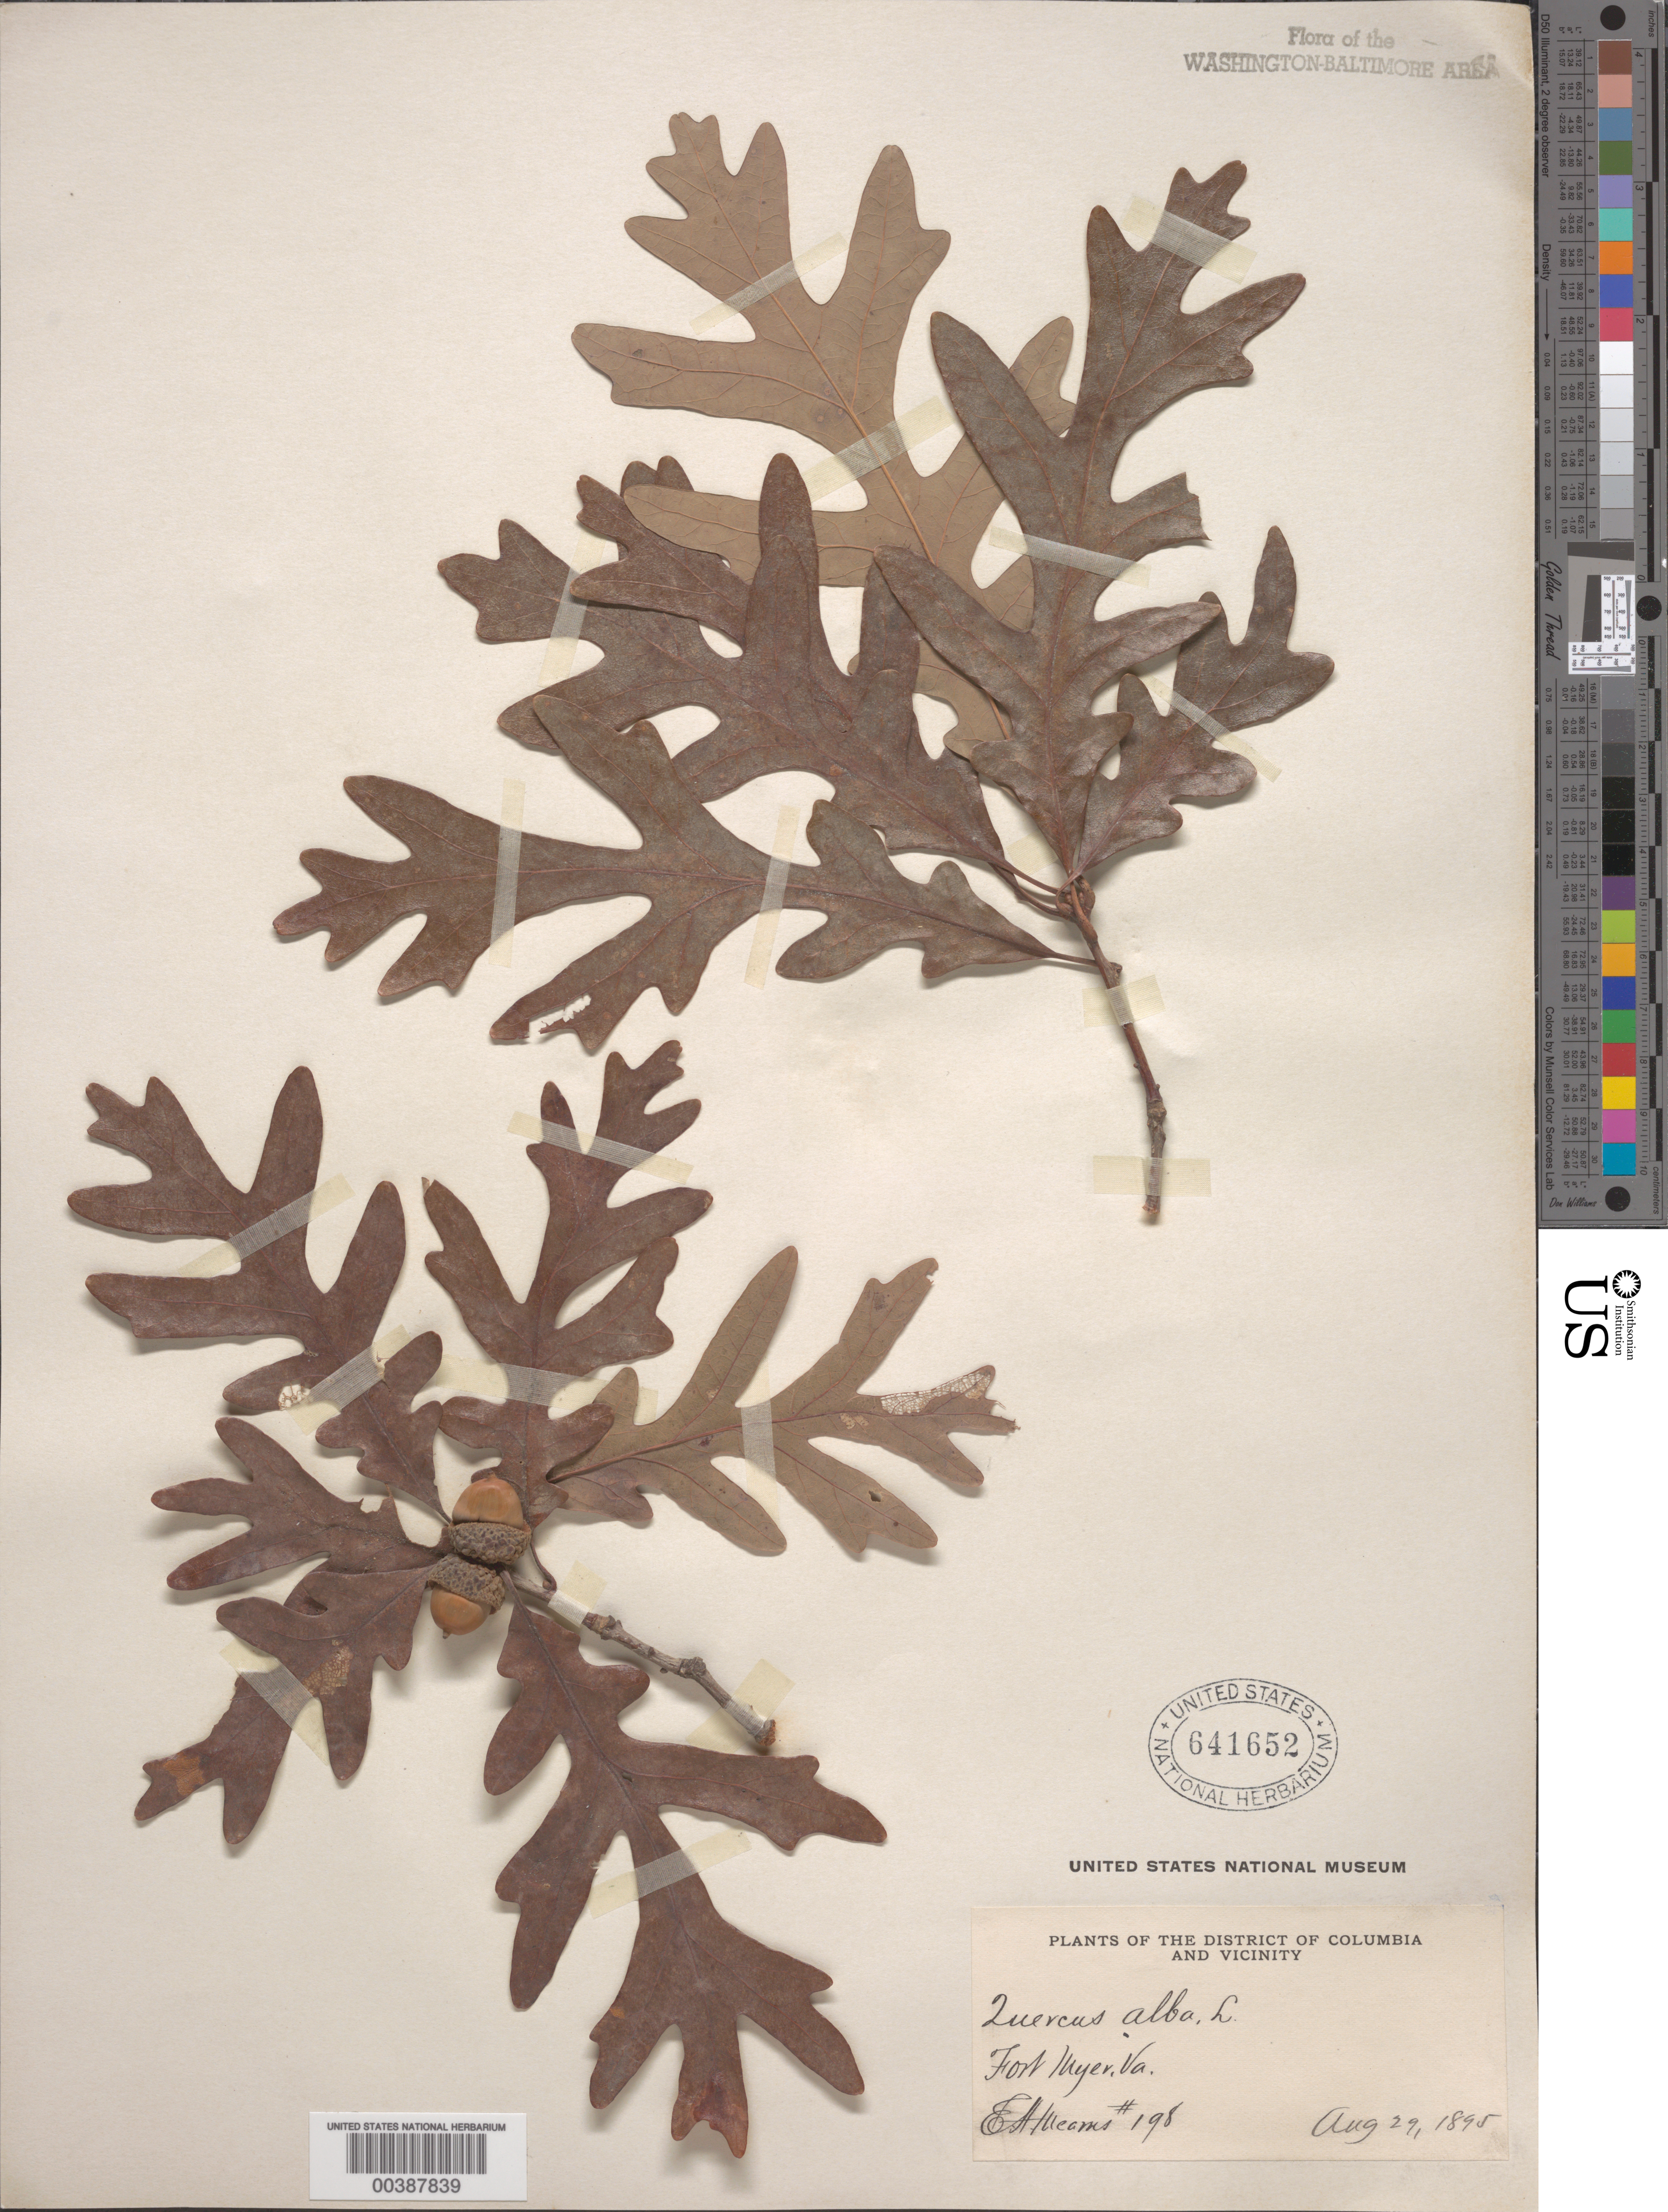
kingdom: Plantae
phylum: Tracheophyta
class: Magnoliopsida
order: Fagales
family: Fagaceae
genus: Quercus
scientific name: Quercus alba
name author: L.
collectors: E. A. Mearns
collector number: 198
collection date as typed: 29 Aug 1895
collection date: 1895-08-29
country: United States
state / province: Virginia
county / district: Arlington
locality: Fort Myers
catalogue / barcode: US 641652